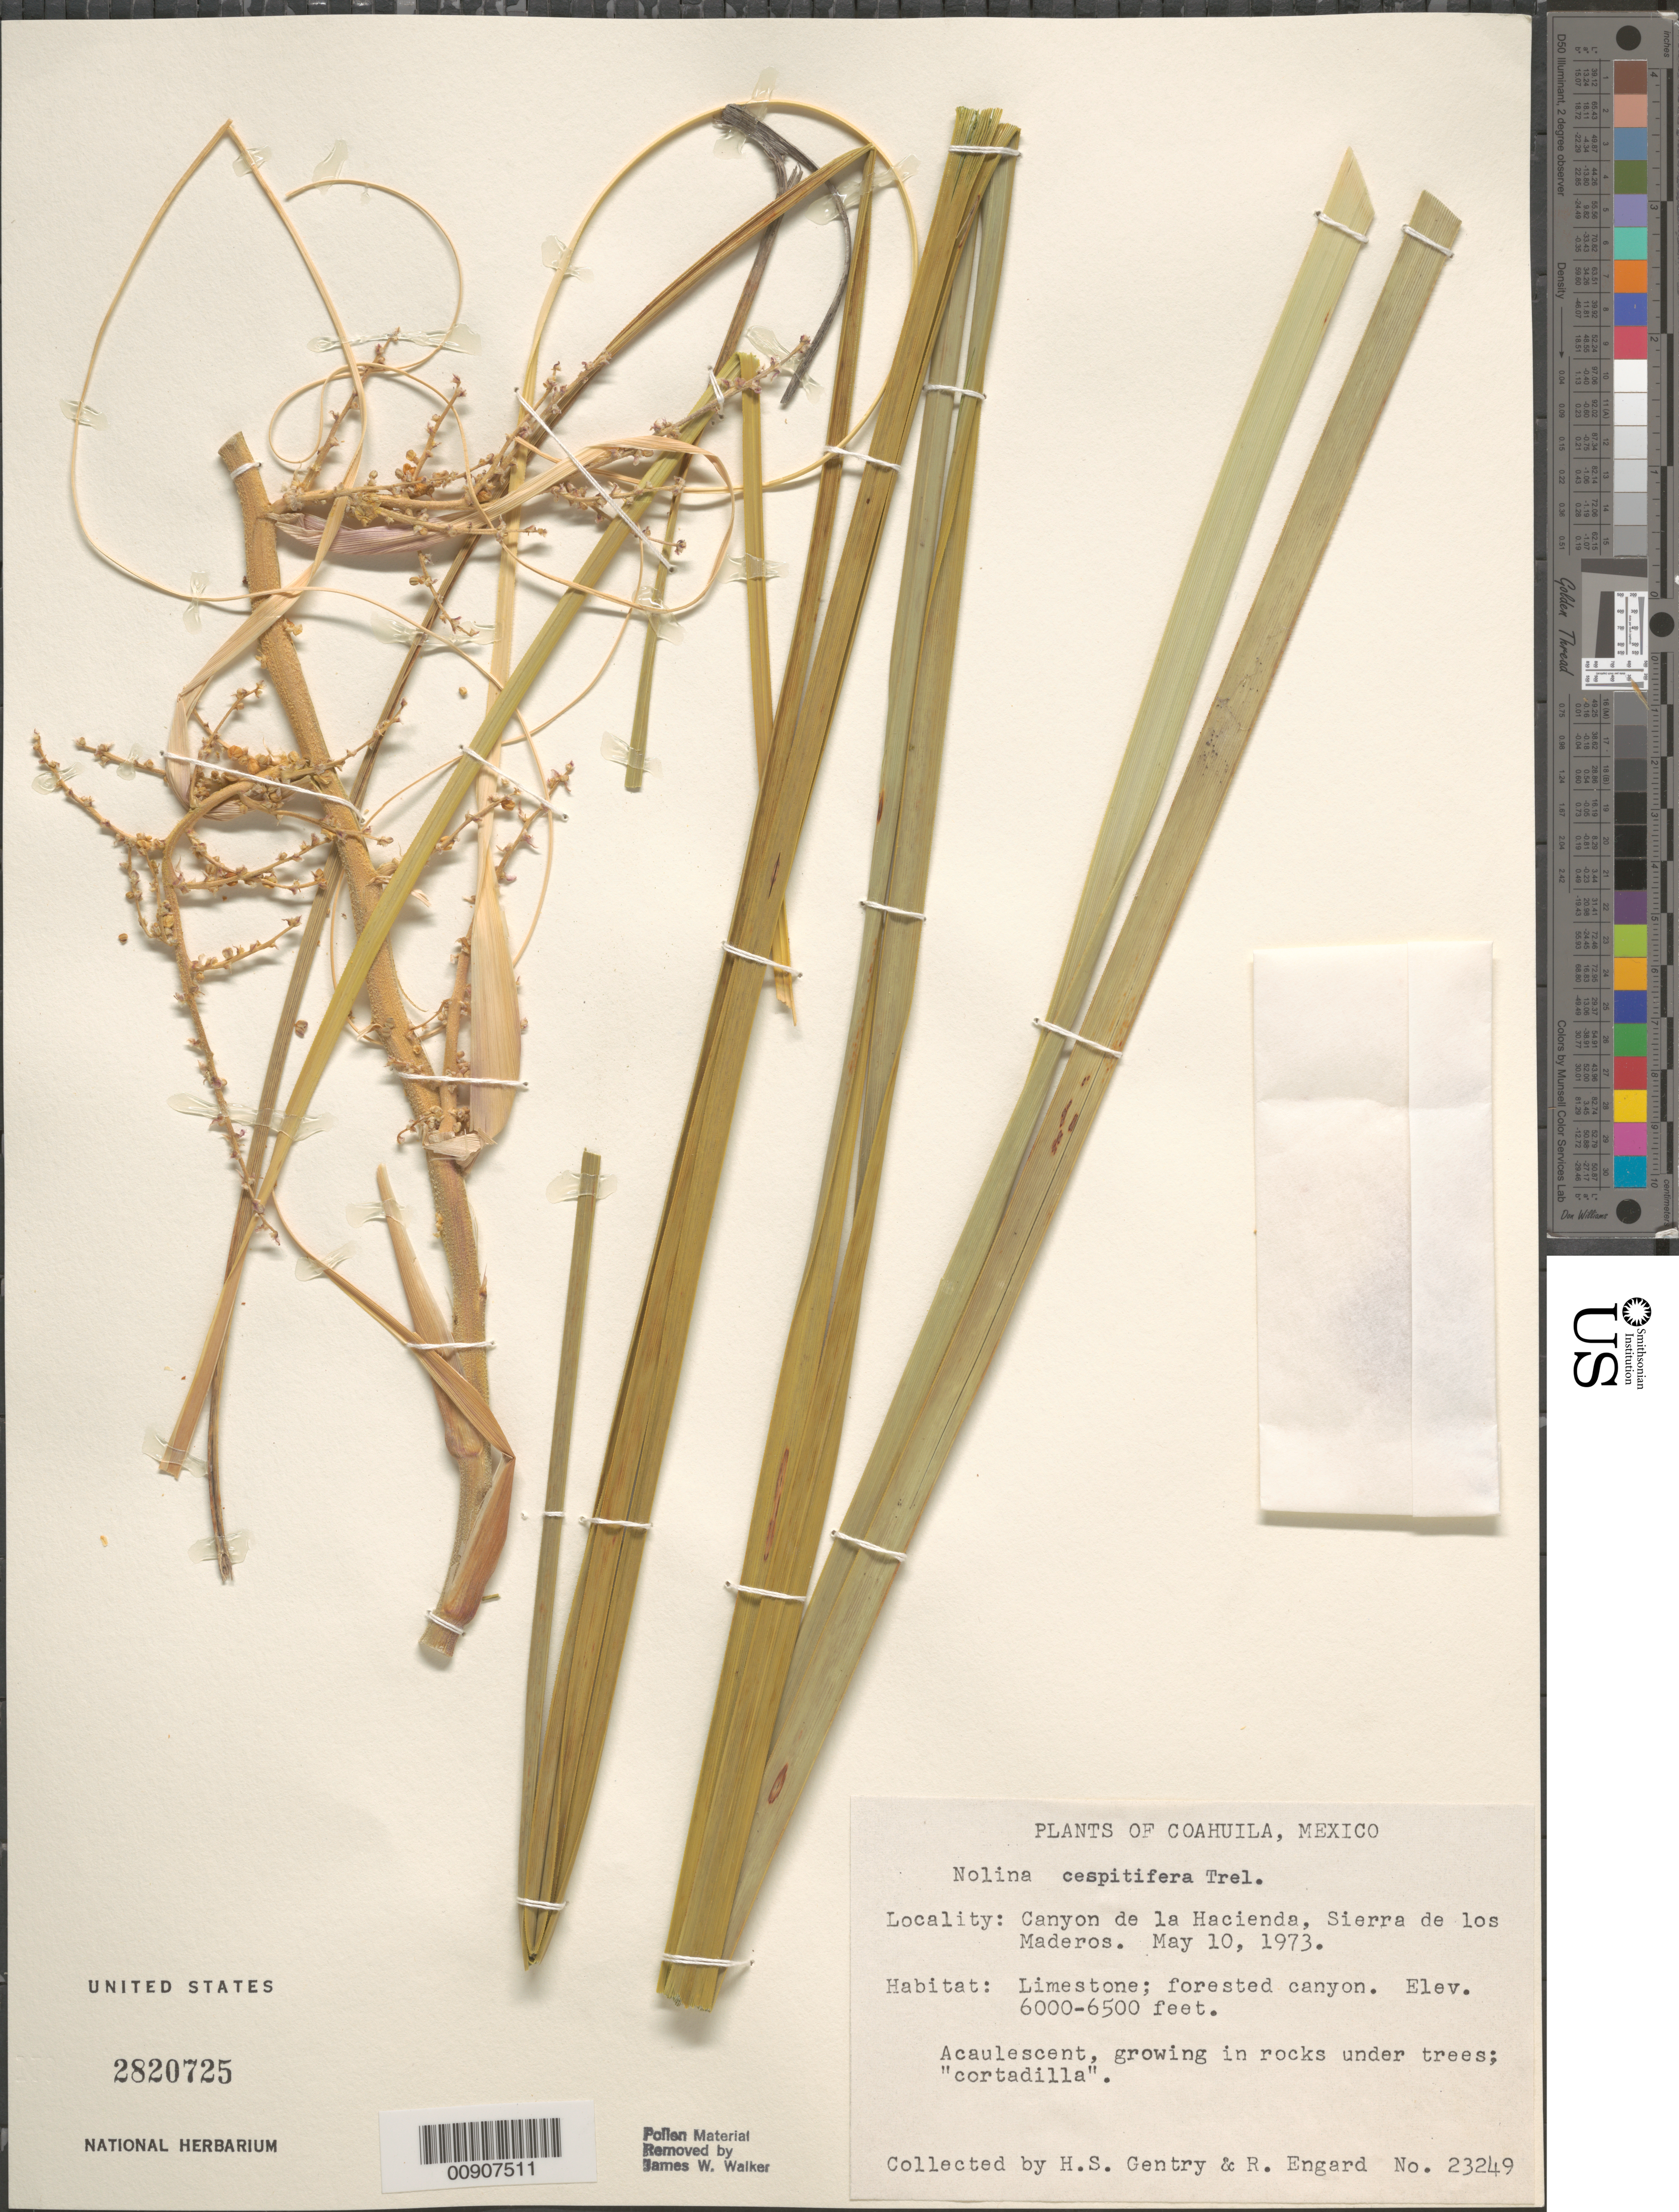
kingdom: Plantae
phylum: Tracheophyta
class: Liliopsida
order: Asparagales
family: Asparagaceae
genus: Nolina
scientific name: Nolina cespitifera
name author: Trel.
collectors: H. S. Gentry & R. Engard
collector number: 23249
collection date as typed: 10 May 1973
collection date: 1973-05-10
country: Mexico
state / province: Coahuila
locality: Canyon de la Hacienda, Sierra de los Maderos, Coahuila.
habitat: Limestone; forested canyon. Growing in rocks under trees.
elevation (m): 1829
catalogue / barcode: US 2820725